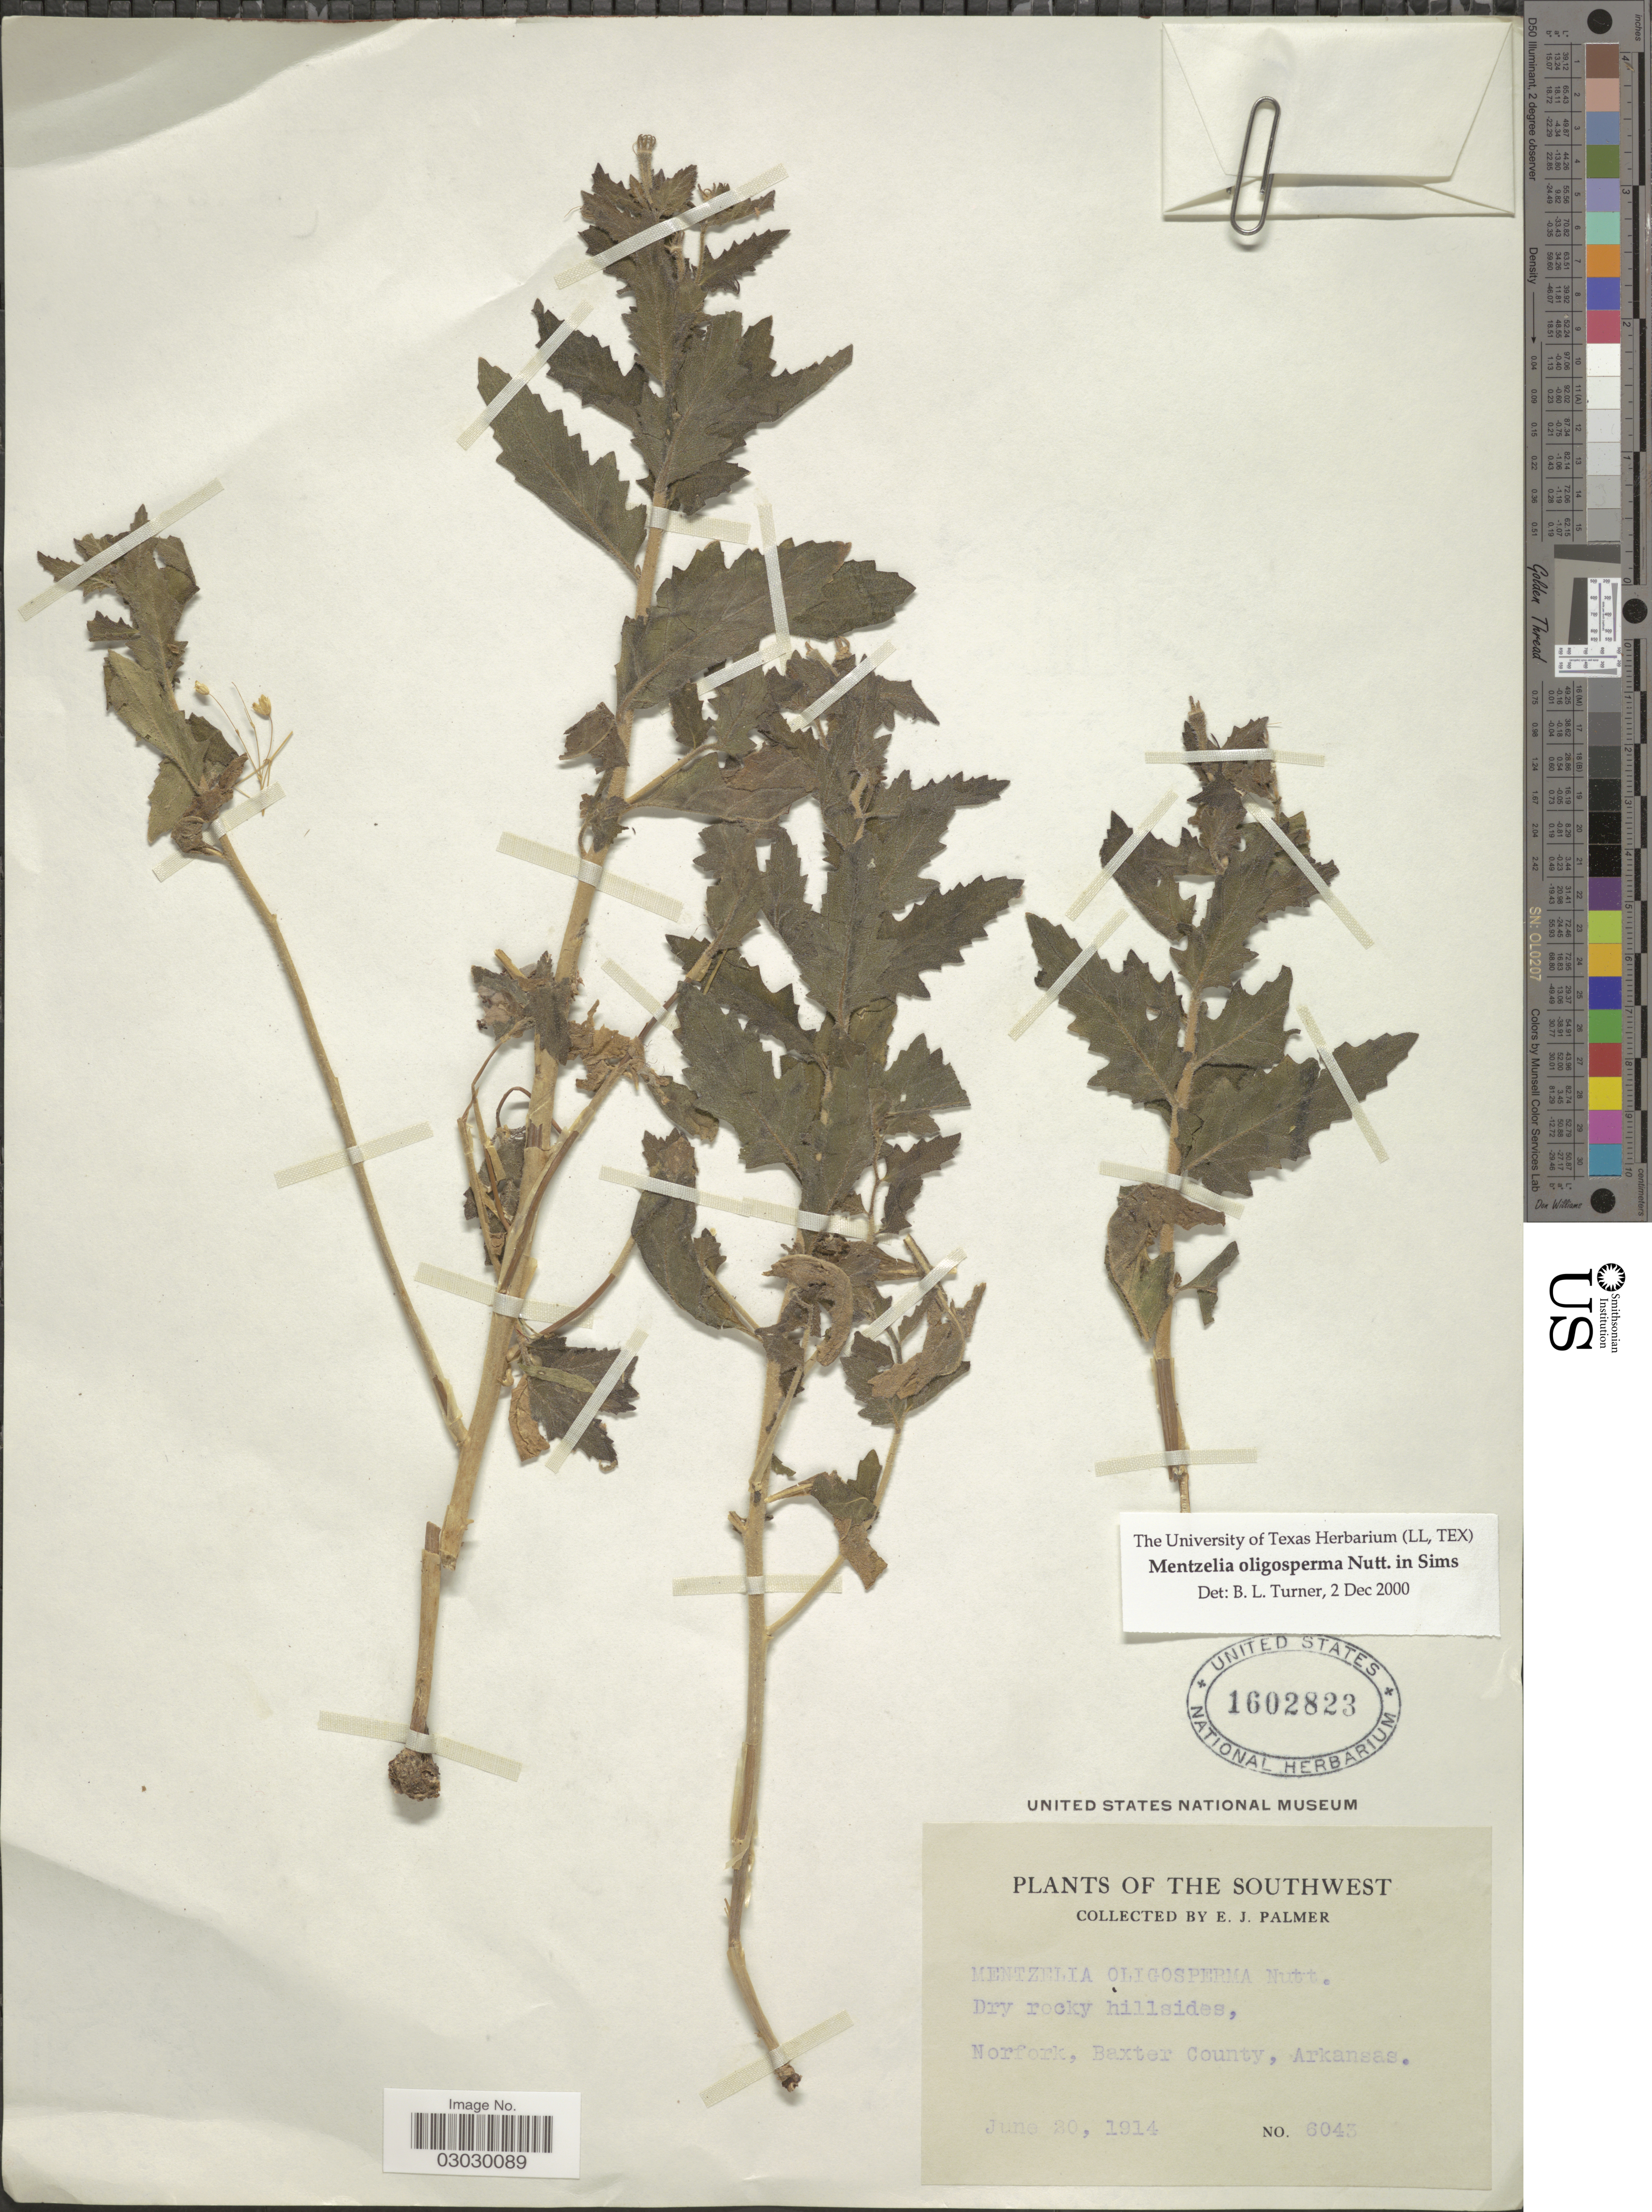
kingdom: Plantae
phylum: Tracheophyta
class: Magnoliopsida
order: Cornales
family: Loasaceae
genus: Mentzelia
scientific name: Mentzelia oligosperma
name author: Nutt. ex Sims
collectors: E. J. Palmer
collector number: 6043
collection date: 1914-06-20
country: United States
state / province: Arkansas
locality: Southwest. Norfork, Baxter County.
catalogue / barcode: US 1602823